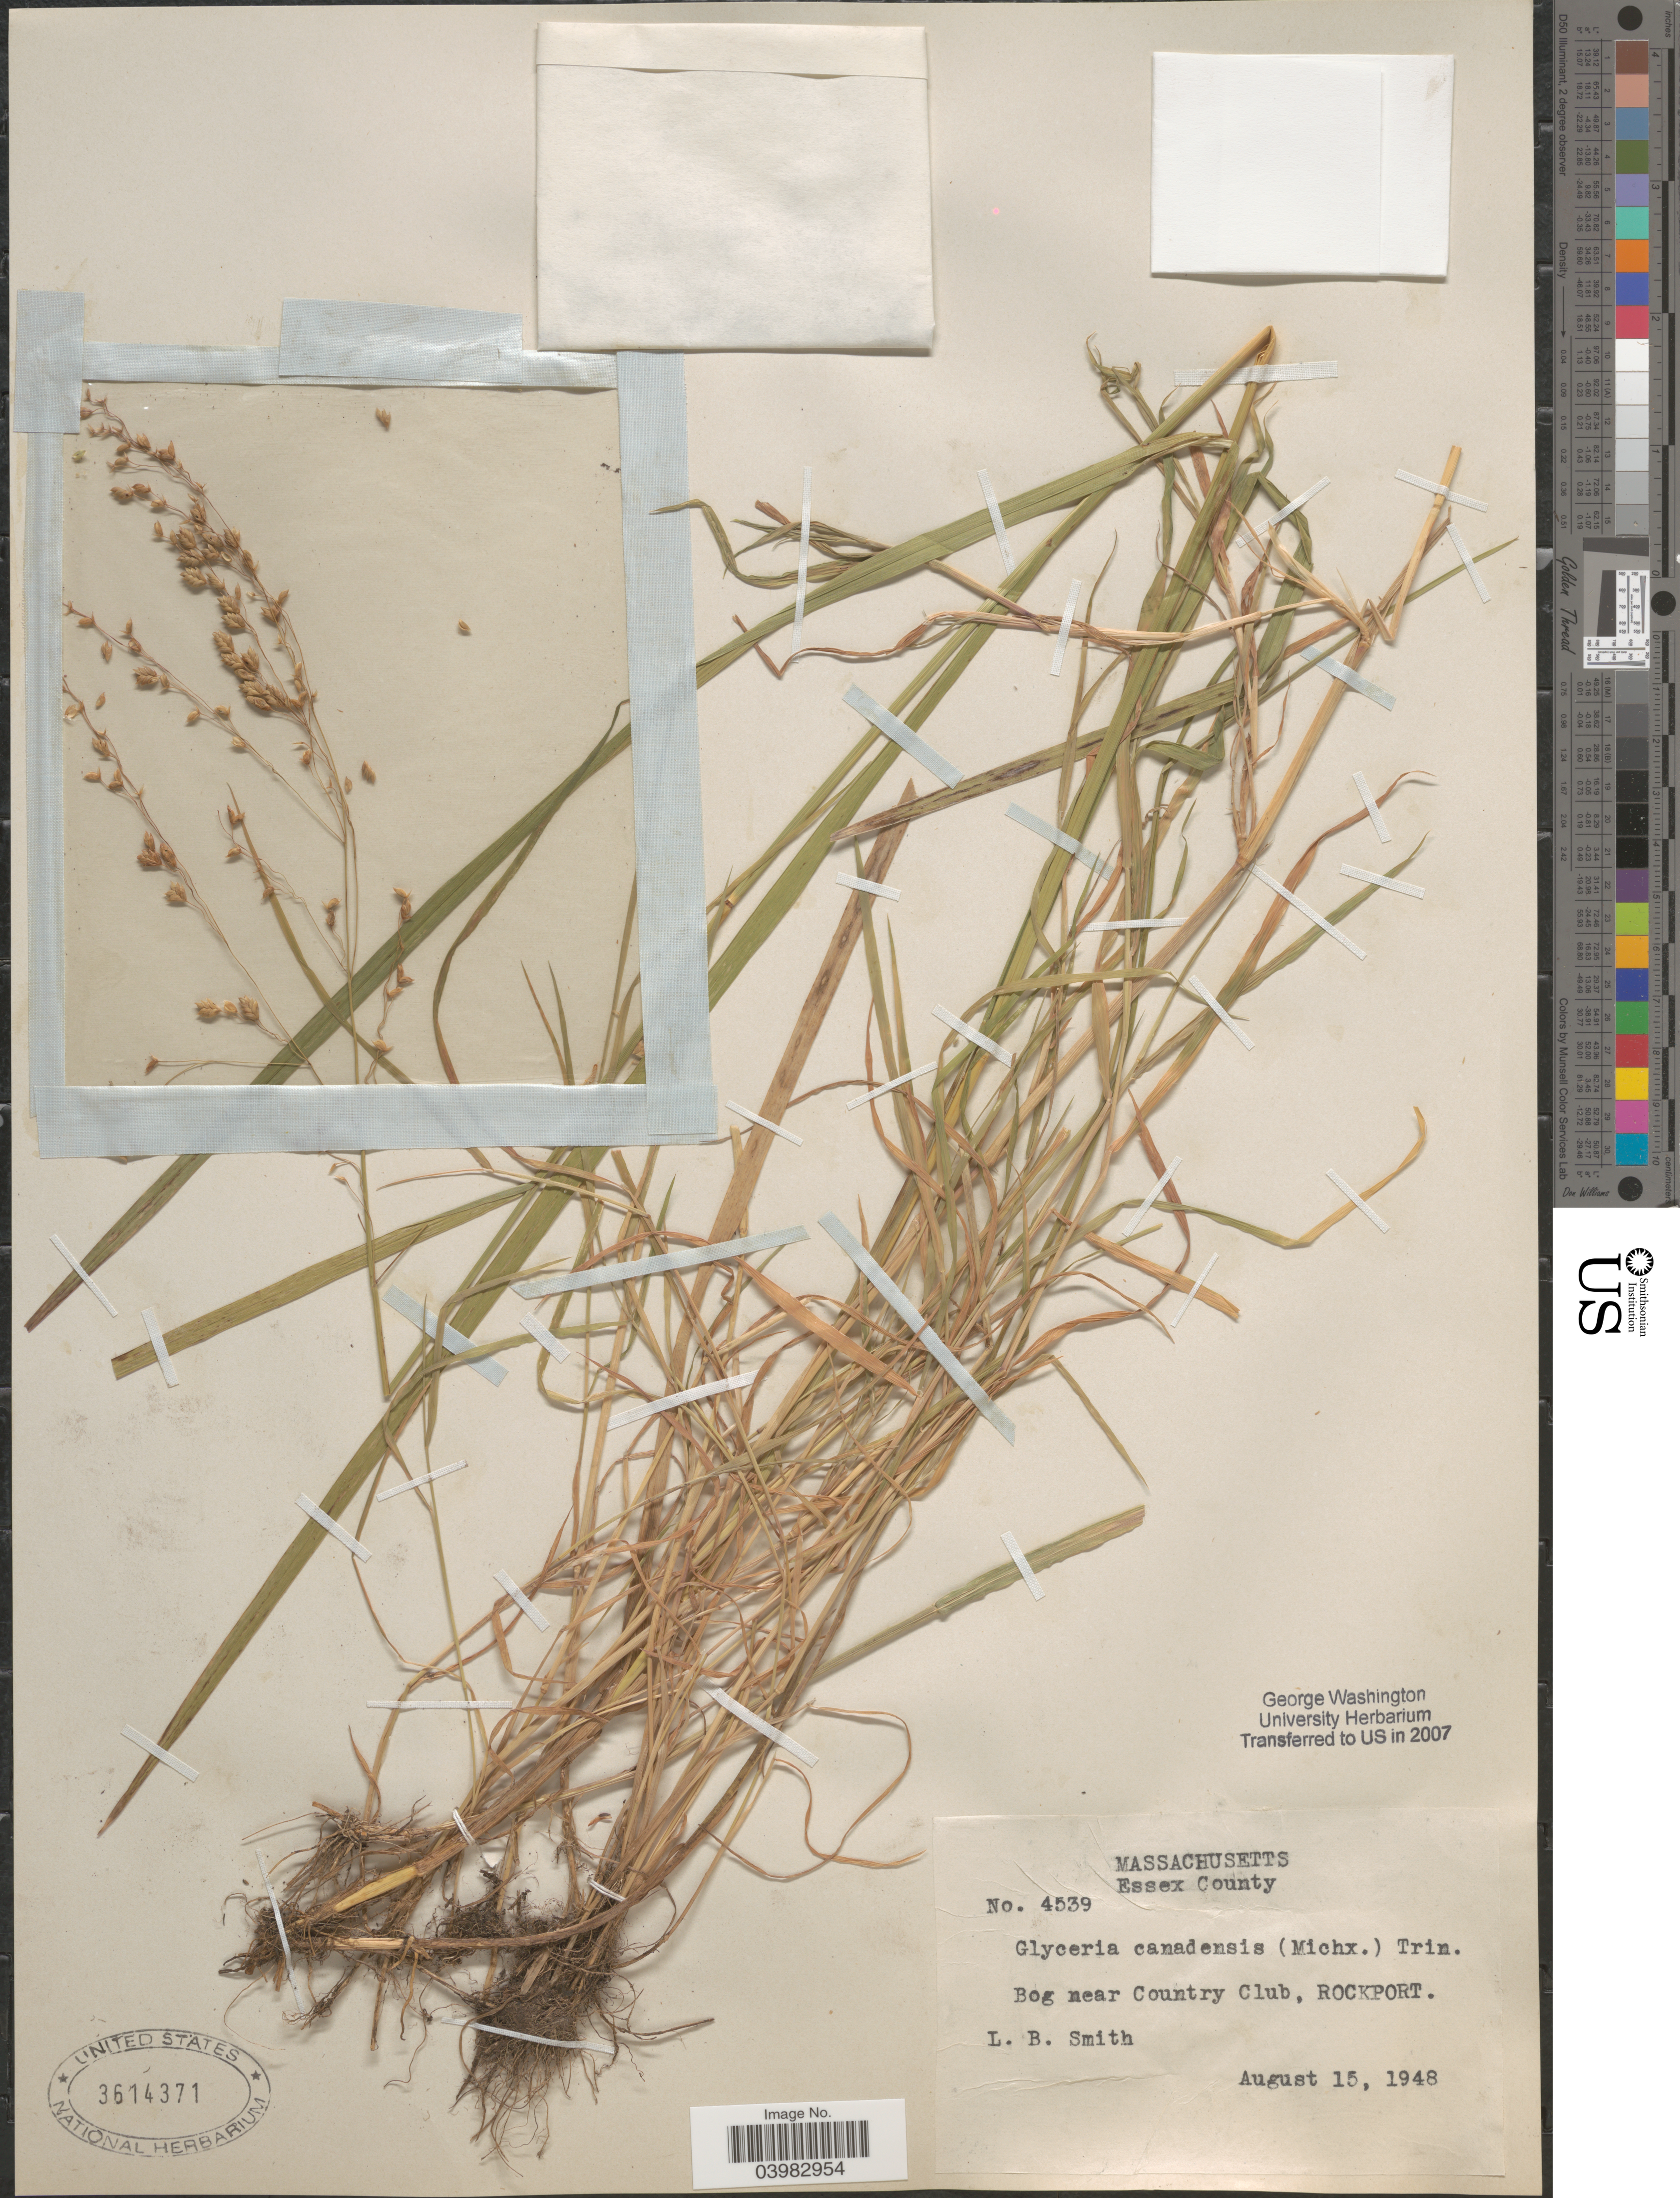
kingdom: Plantae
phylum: Tracheophyta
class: Liliopsida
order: Poales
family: Poaceae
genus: Glyceria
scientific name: Glyceria canadensis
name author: (Michx.) Trin.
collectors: L. Smith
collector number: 4539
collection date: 1948-08-15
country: United States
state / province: Massachusetts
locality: Essex County. Bog near Country Club, Rockport.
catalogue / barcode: US 3614371